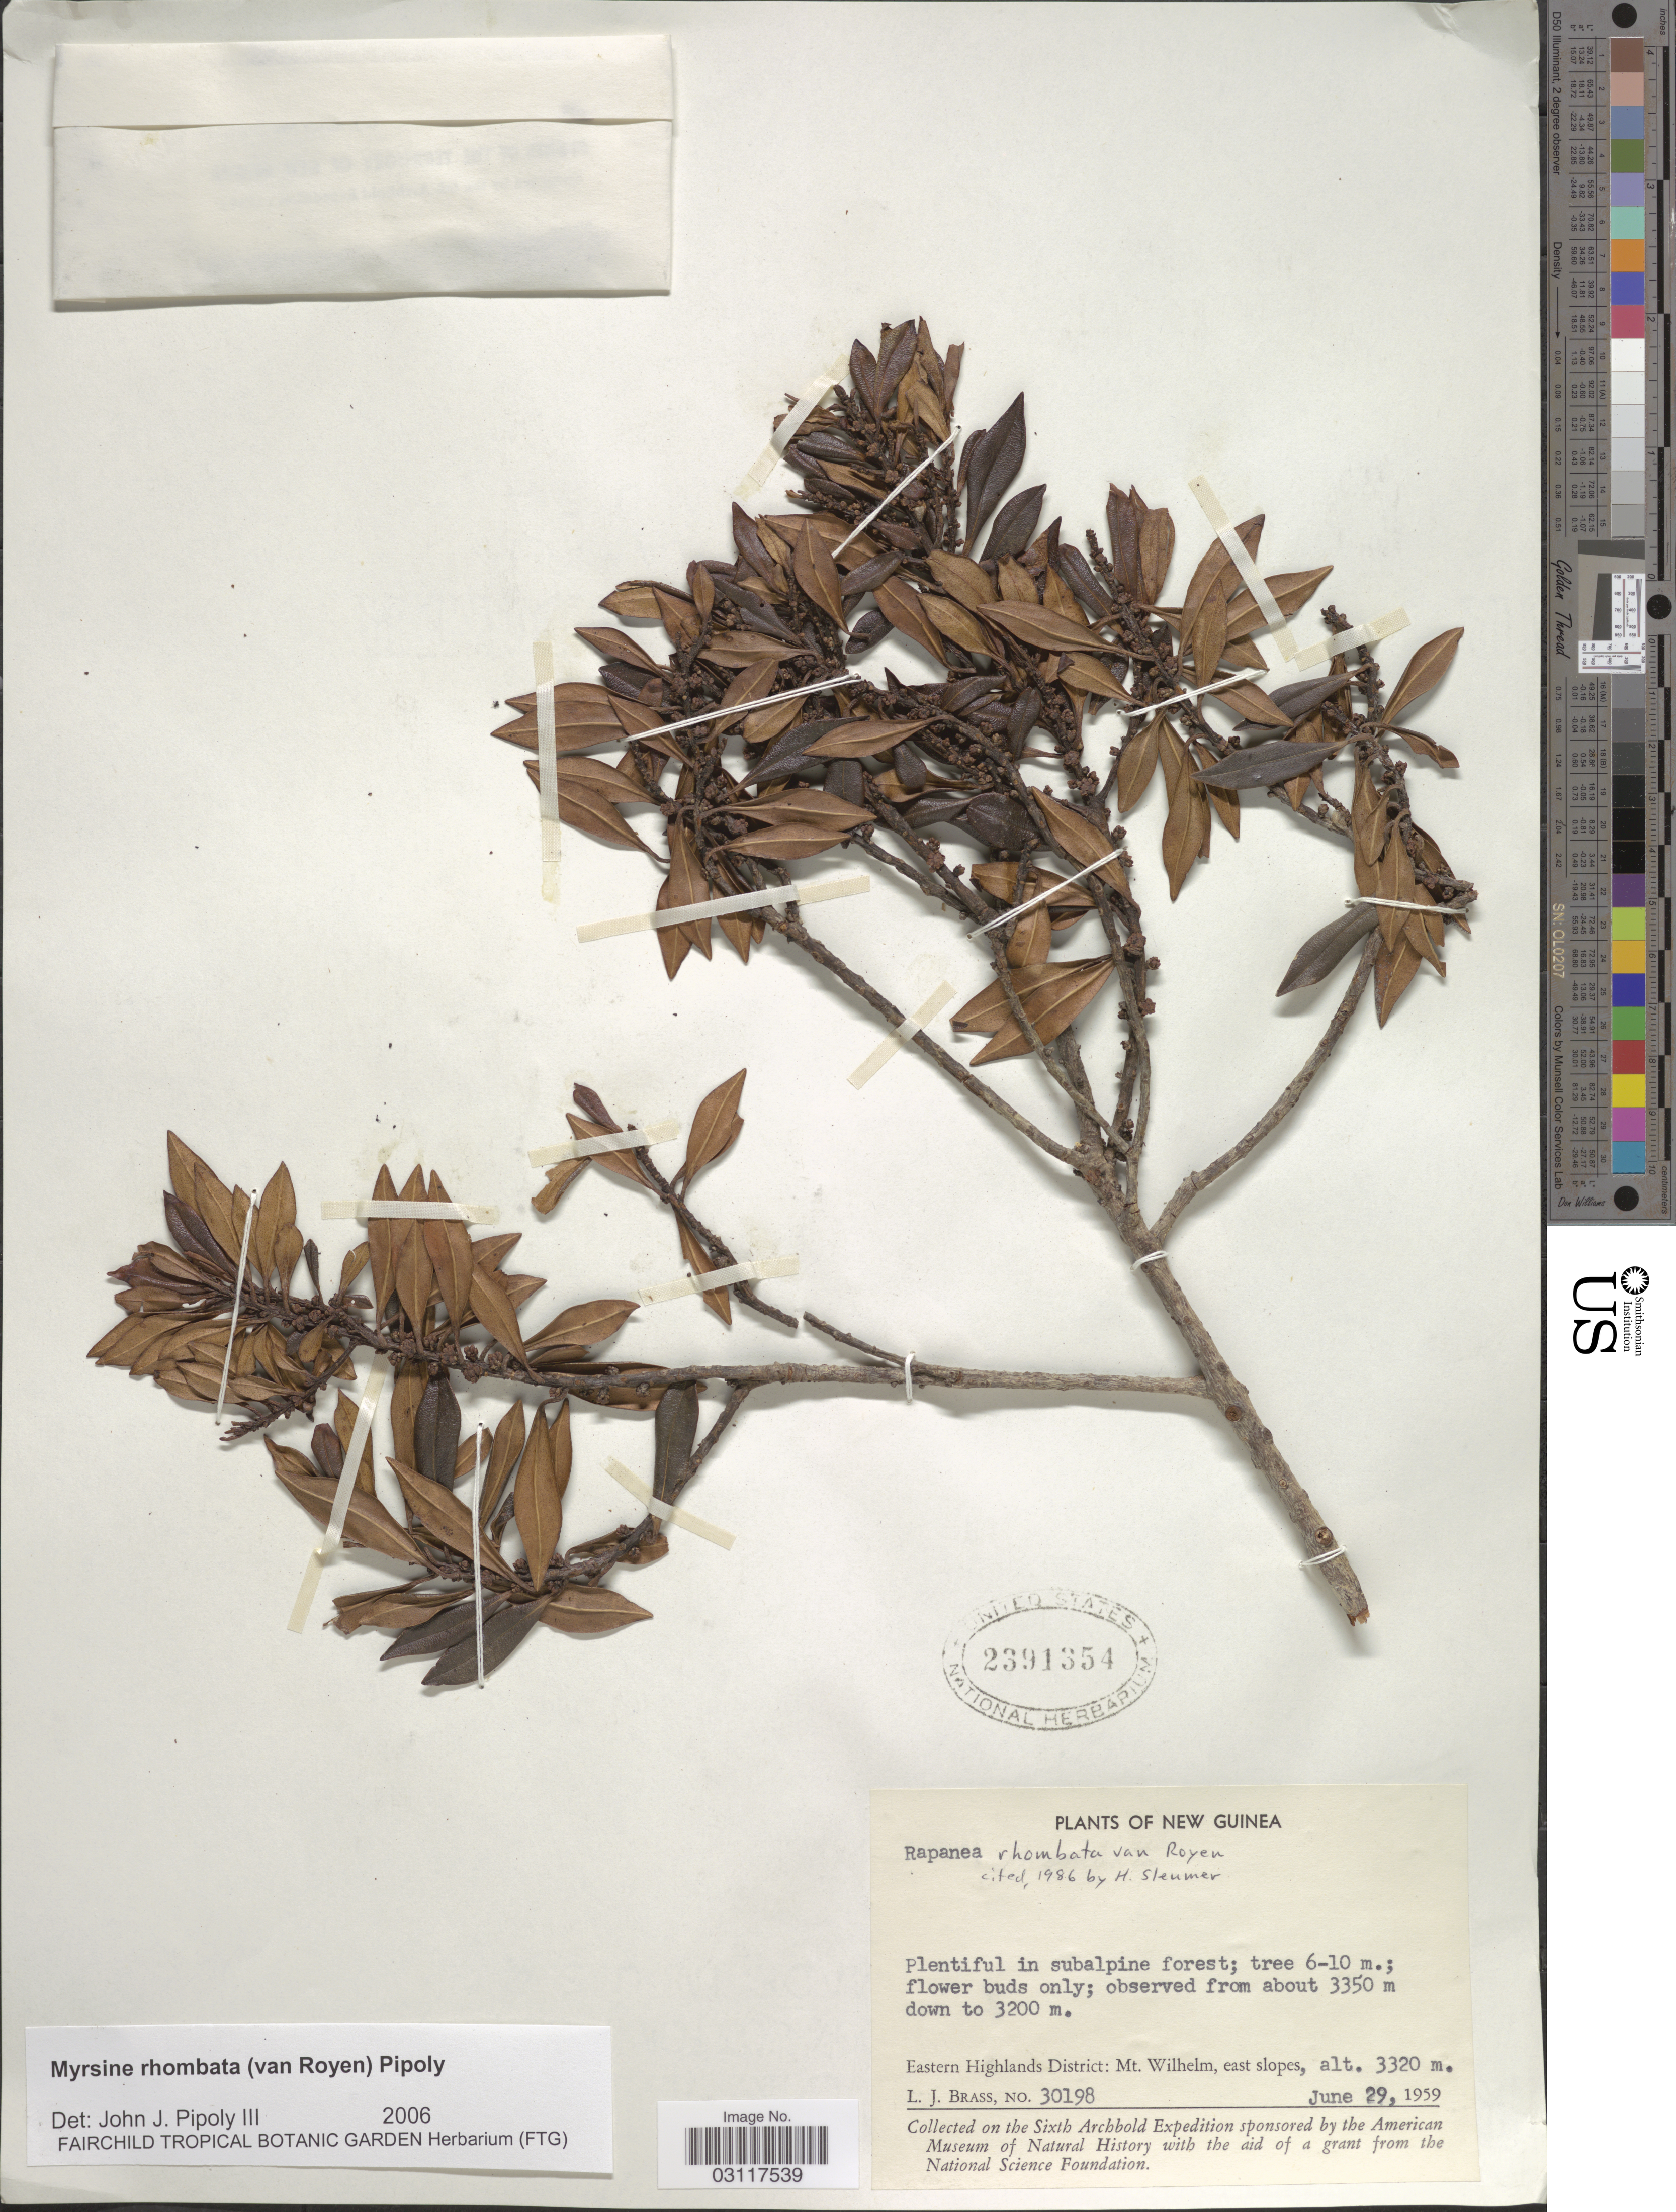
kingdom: Plantae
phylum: Tracheophyta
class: Magnoliopsida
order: Ericales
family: Primulaceae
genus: Myrsine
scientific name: Myrsine rhombata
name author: (P. Royen) Pipoly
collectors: L. J. Brass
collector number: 30198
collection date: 1959-06-29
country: Papua New Guinea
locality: New Guinea, Eastern Highlands District: Mt. Wilhelm, east slopes.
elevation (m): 3320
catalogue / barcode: US 2391354